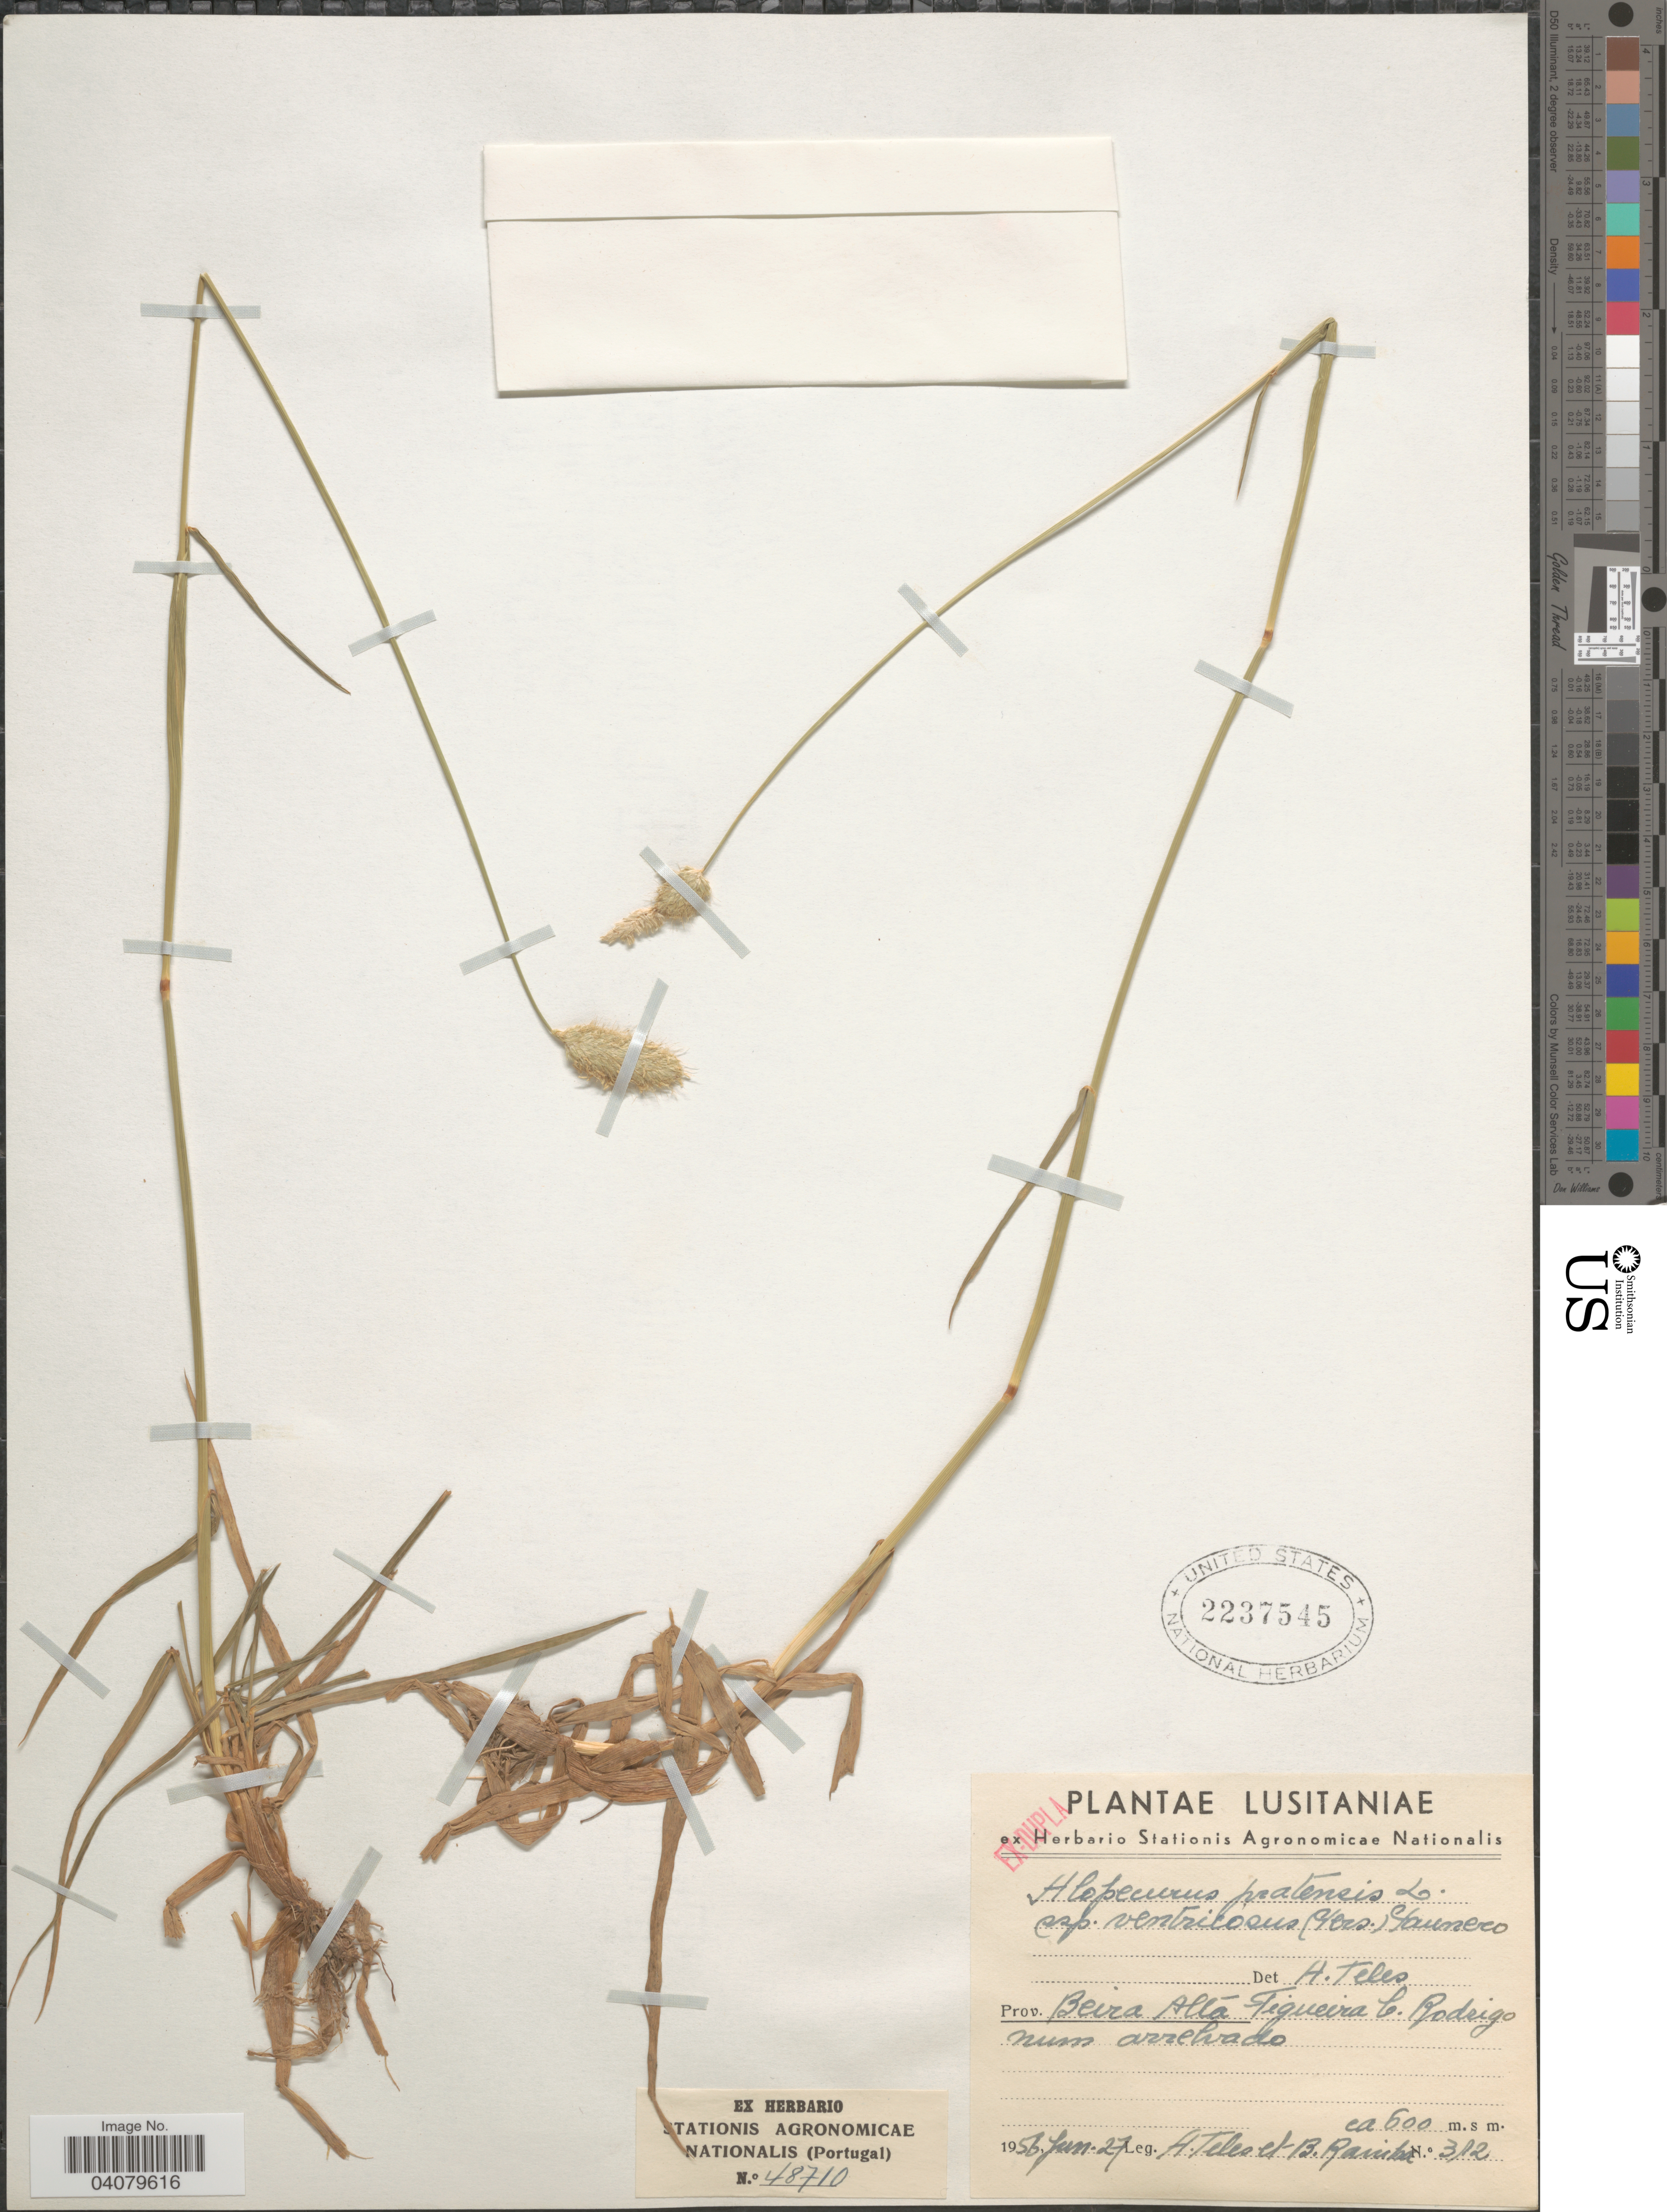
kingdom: Plantae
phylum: Tracheophyta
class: Liliopsida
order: Poales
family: Poaceae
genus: Alopecurus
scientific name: Alopecurus pratensis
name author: L.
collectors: A. Teles & B. Rainha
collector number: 312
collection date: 1956-06-27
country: Portugal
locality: Lusitaniae. Prov. Beira Alta Figueira b. Rodrigo num arrehado.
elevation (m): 600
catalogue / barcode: US 2237545